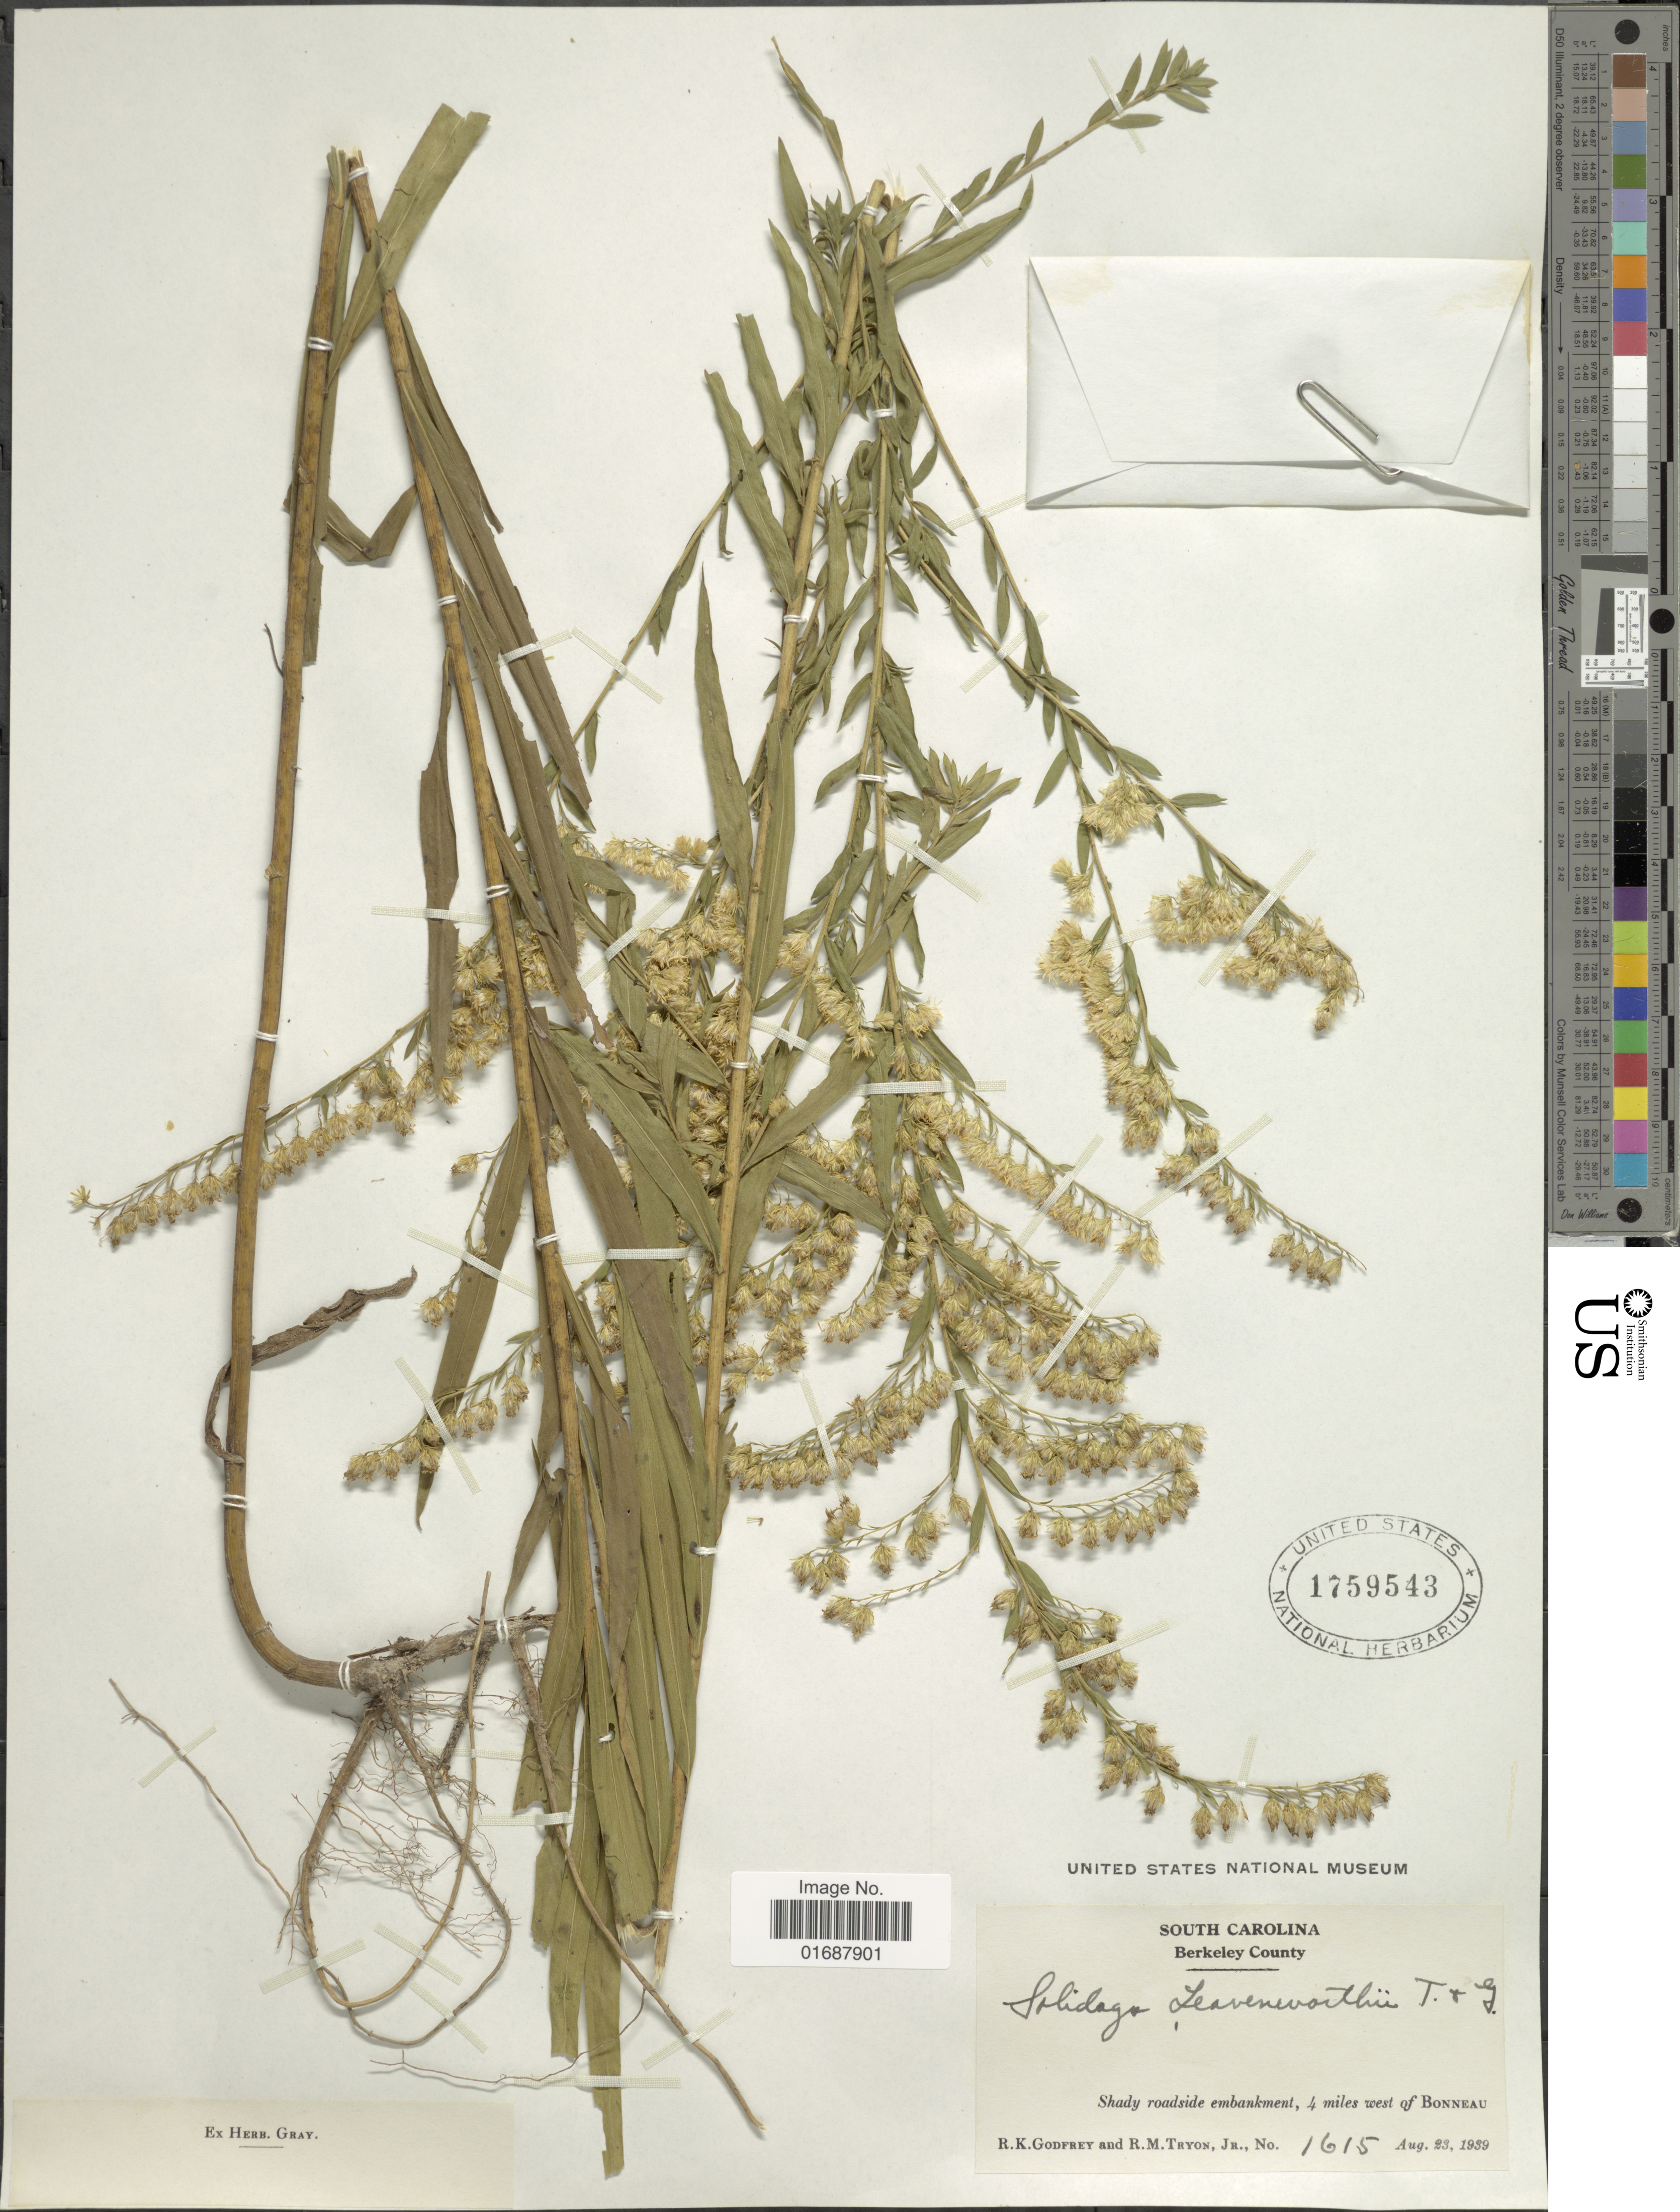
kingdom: Plantae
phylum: Tracheophyta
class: Magnoliopsida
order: Asterales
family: Asteraceae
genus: Solidago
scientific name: Solidago leavenworthii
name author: Torr. & A. Gray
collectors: R. K. Godfrey & R. M. Tryon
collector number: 1615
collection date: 1939-08-23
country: United States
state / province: South Carolina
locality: Berkeley county. 4 miles west of Bonneau.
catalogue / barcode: US 1759543